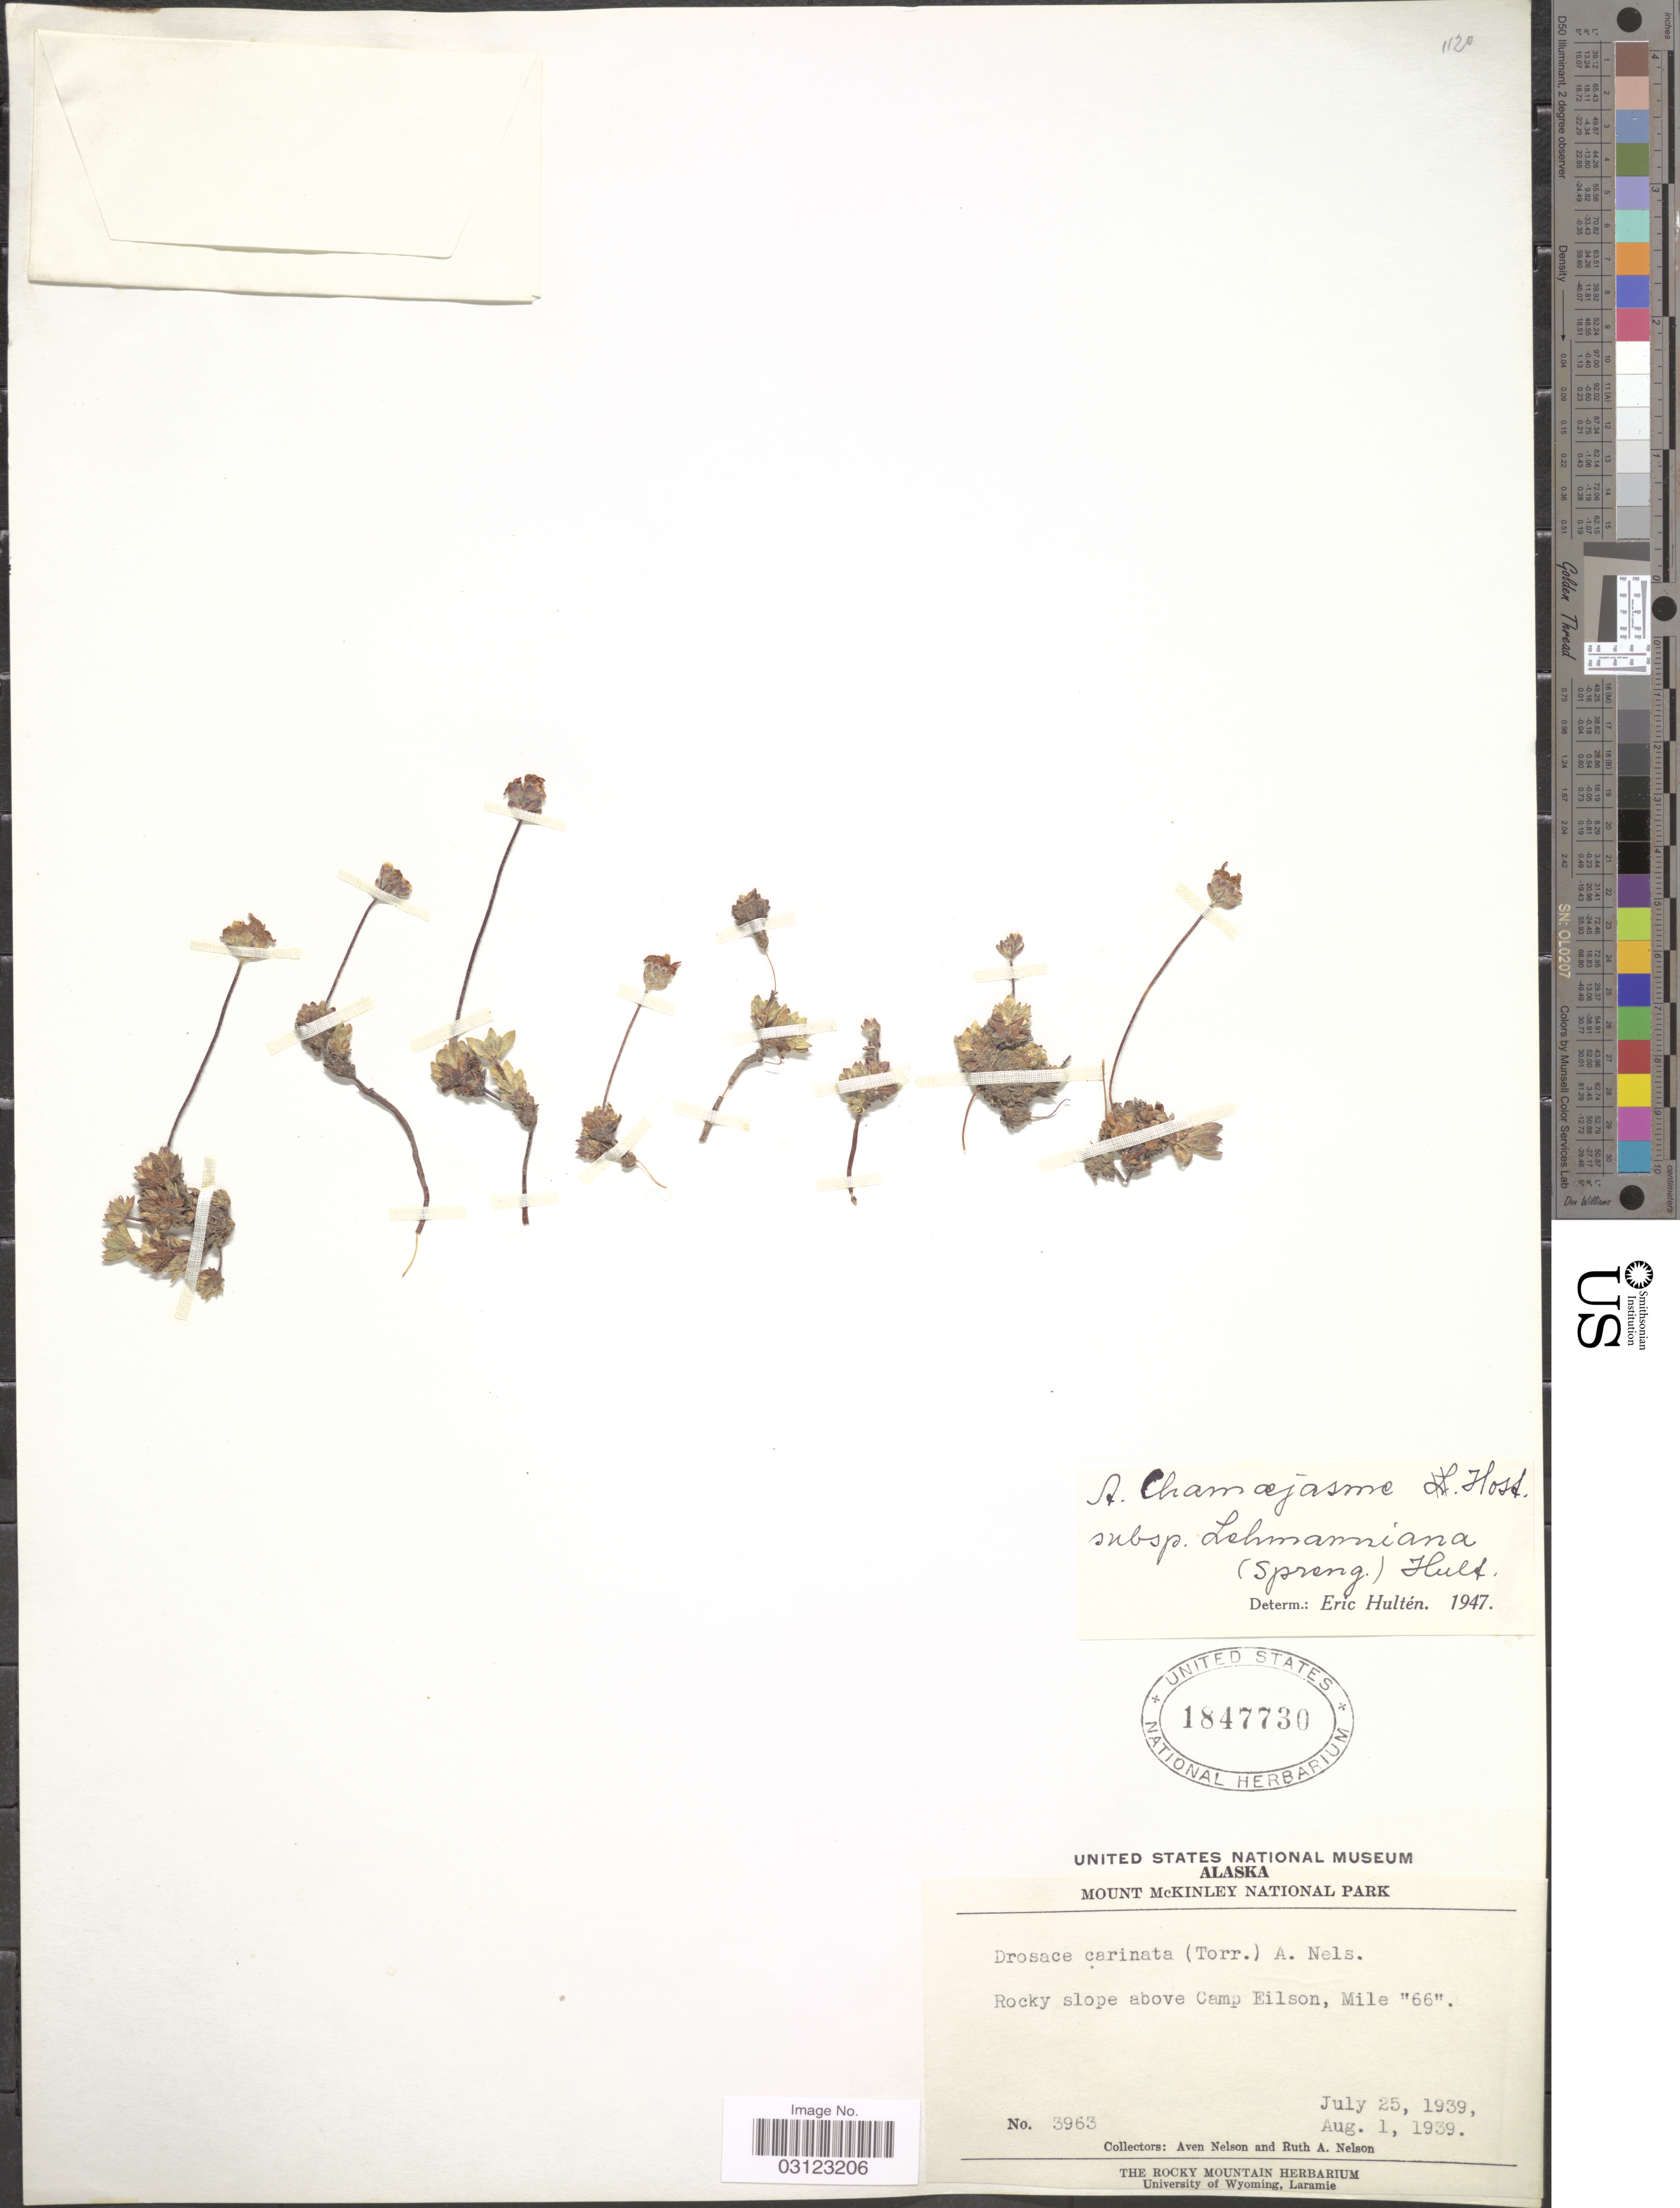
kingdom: Plantae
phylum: Tracheophyta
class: Magnoliopsida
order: Ericales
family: Primulaceae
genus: Androsace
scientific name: Androsace chamaejasme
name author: Wulfen ex Host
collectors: A. Nelson & R. A. Nelson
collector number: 3963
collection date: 1939-07-25/1939-08-01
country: United States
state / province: Alaska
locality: Mount McKinley National Park. Rocky slope above Camp Eilson, Mile "66".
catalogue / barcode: US 1847730